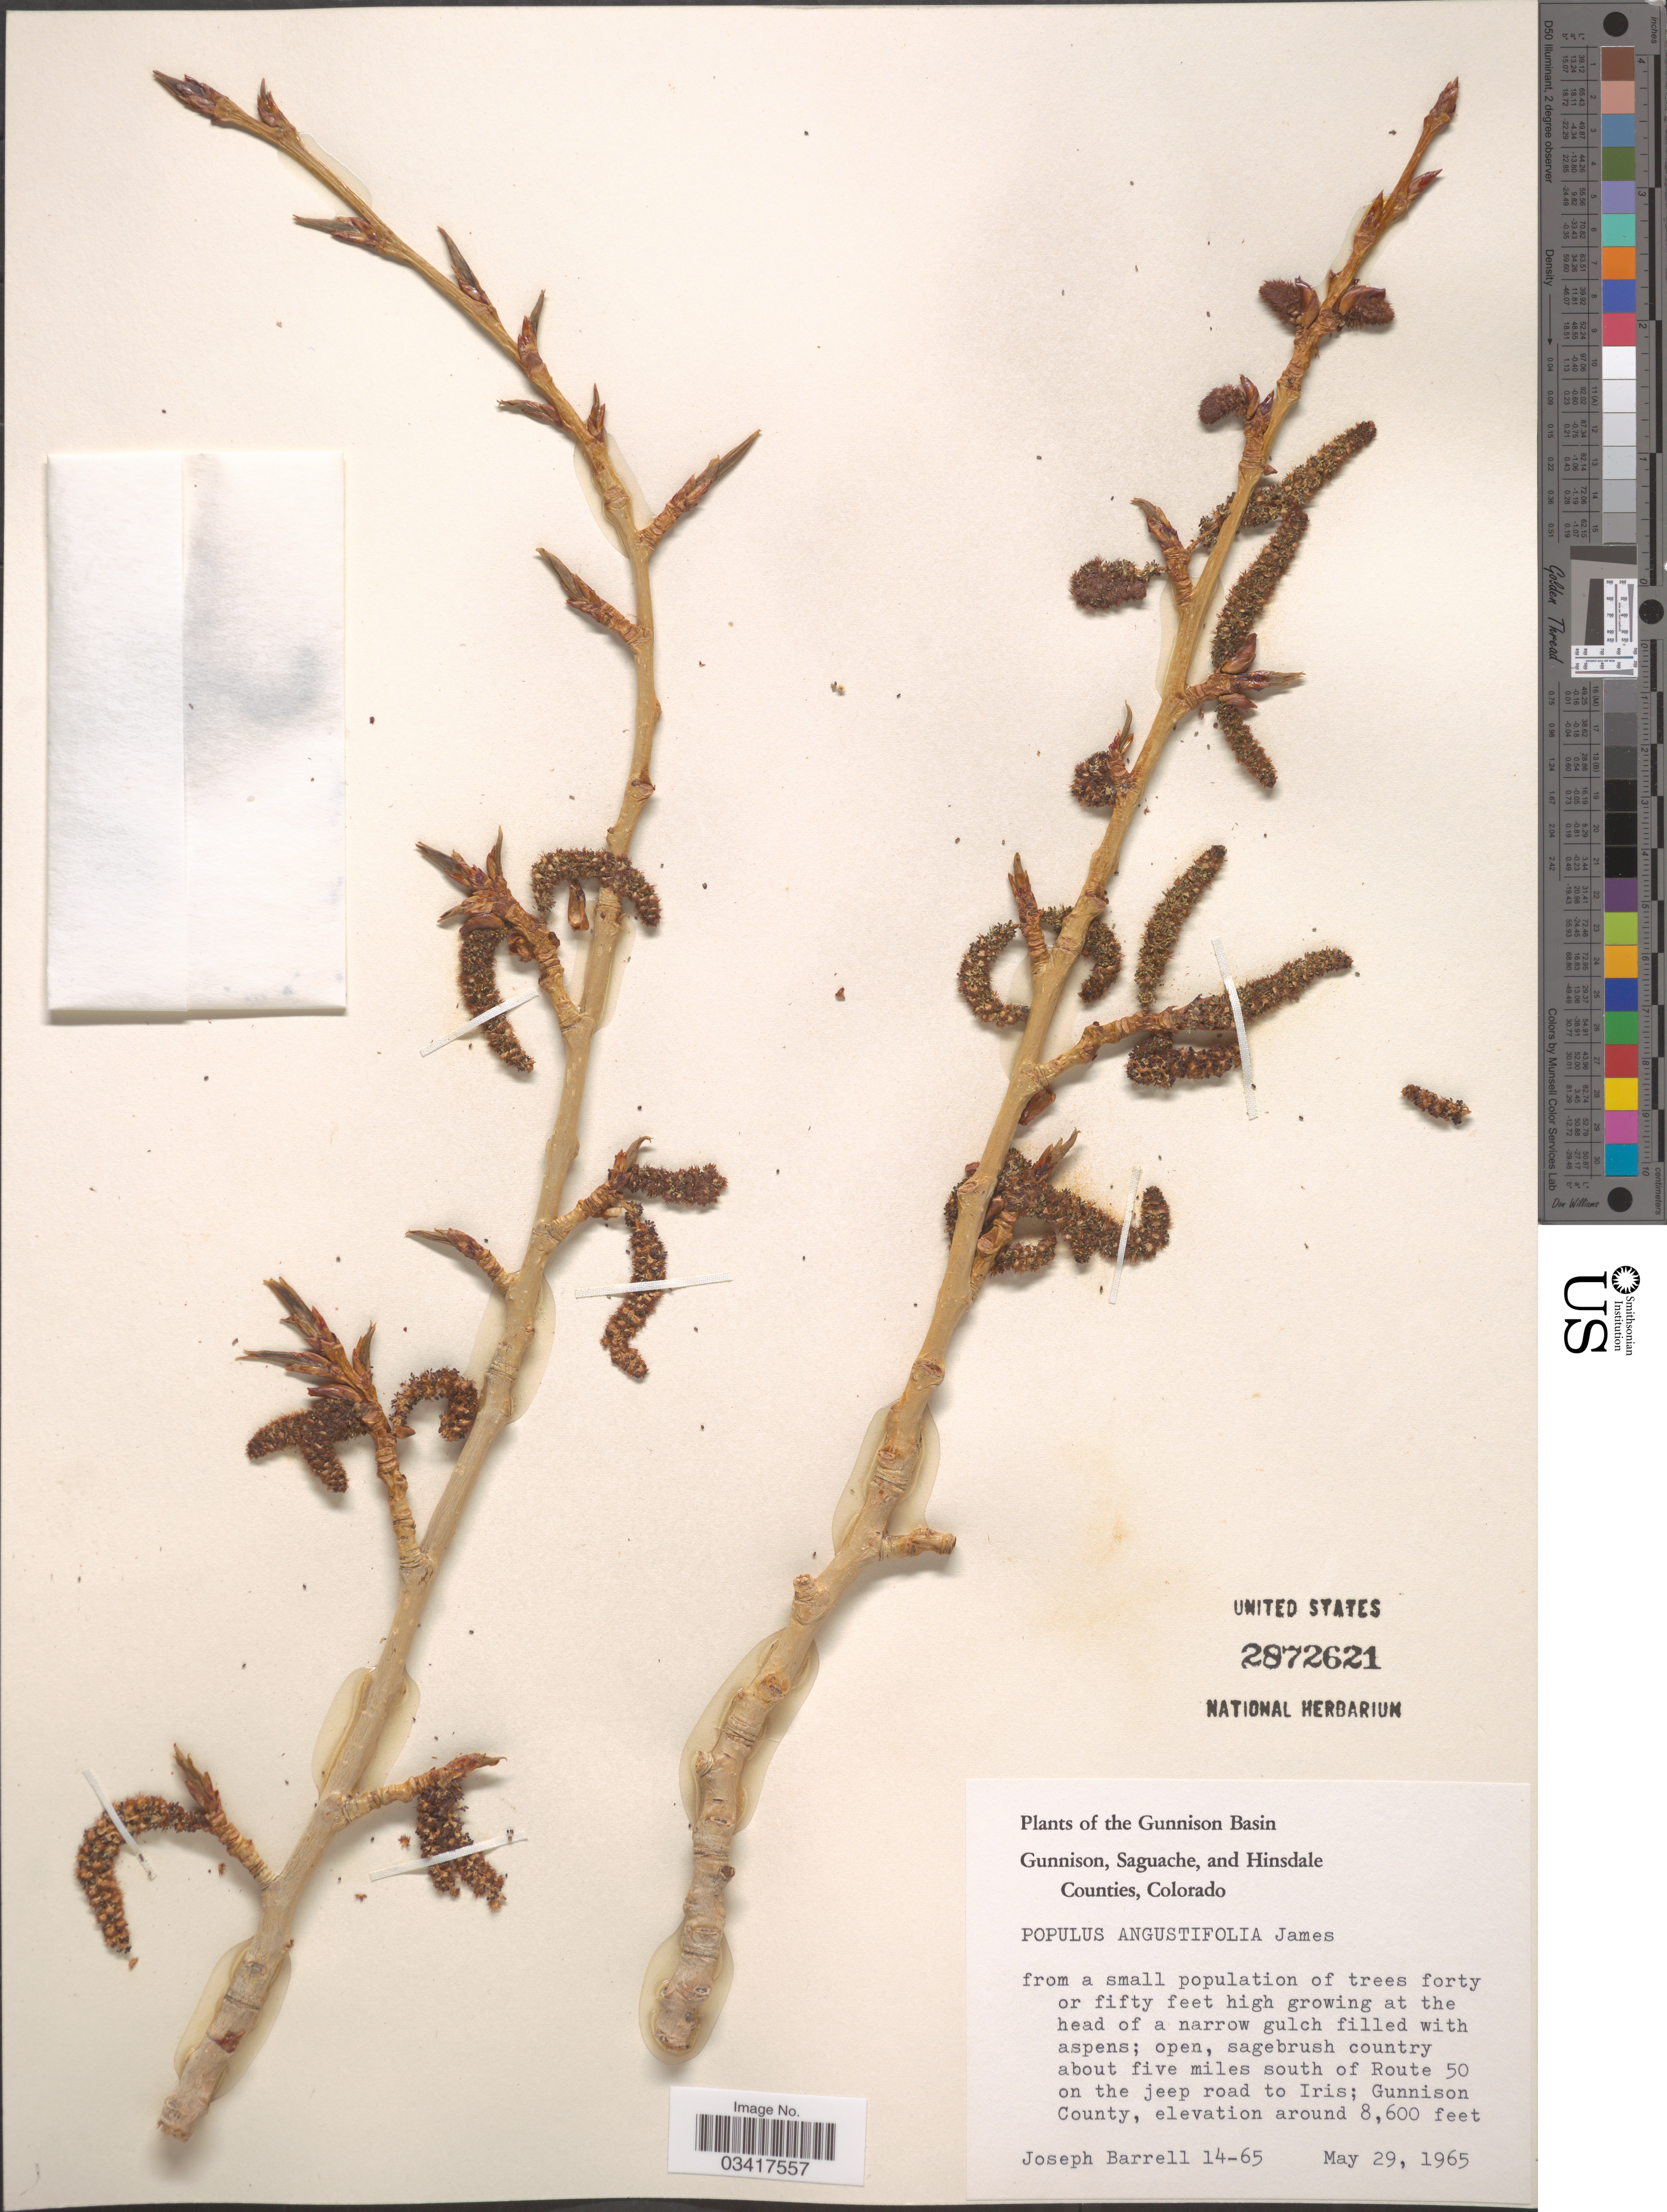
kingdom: Plantae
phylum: Tracheophyta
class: Magnoliopsida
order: Malpighiales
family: Salicaceae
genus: Populus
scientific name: Populus angustifolia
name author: E. James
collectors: J. Barrell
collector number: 14-65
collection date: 1965-05-29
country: United States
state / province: Colorado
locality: The Gunnison Basin. About five miles south of Route 50 on the jeep road to Iris; Gunnison County.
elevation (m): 2621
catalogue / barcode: US 2872621